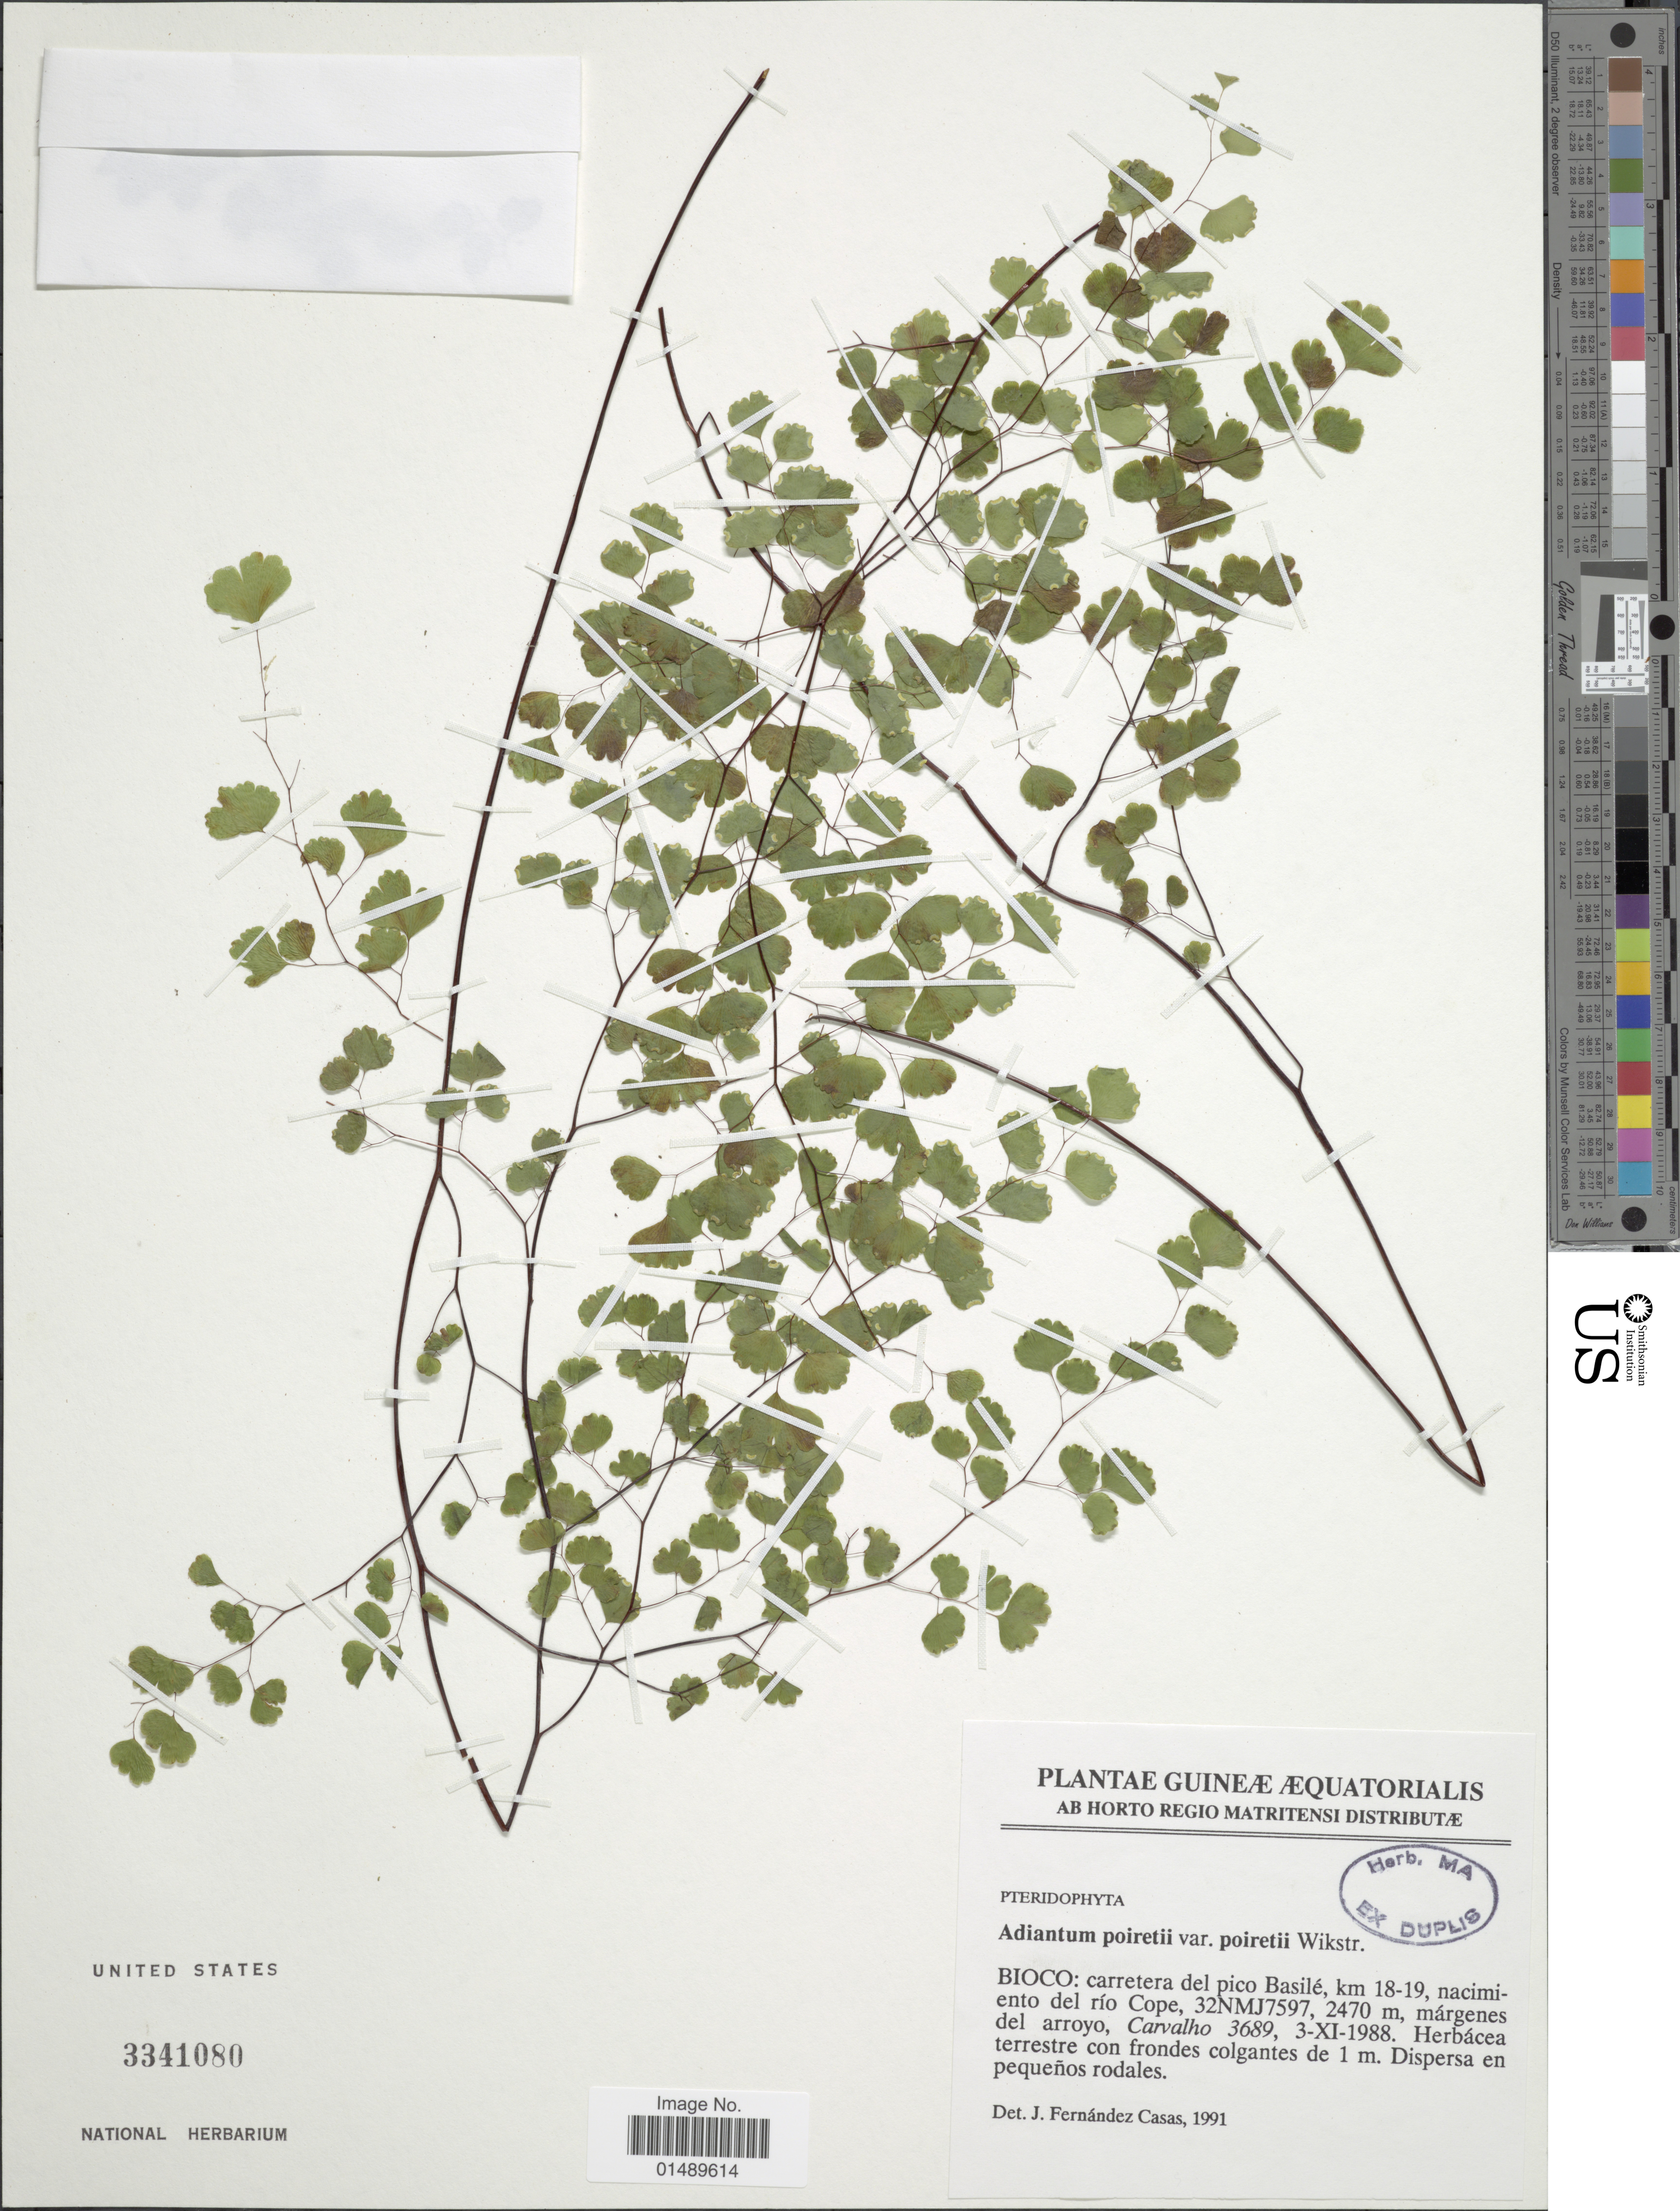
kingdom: Plantae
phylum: Tracheophyta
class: Polypodiopsida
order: Polypodiales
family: Pteridaceae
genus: Adiantum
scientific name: Adiantum poiretii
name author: Wikstr.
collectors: Carvalho, --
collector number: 3689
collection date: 1988-11-03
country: Equatorial Guinea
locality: Bioco: carretera del pico Basile, km 18-19, nacimiento del rio Cope, 32NMJ7597, margenes del arroyo.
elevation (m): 2470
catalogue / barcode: US 3341080